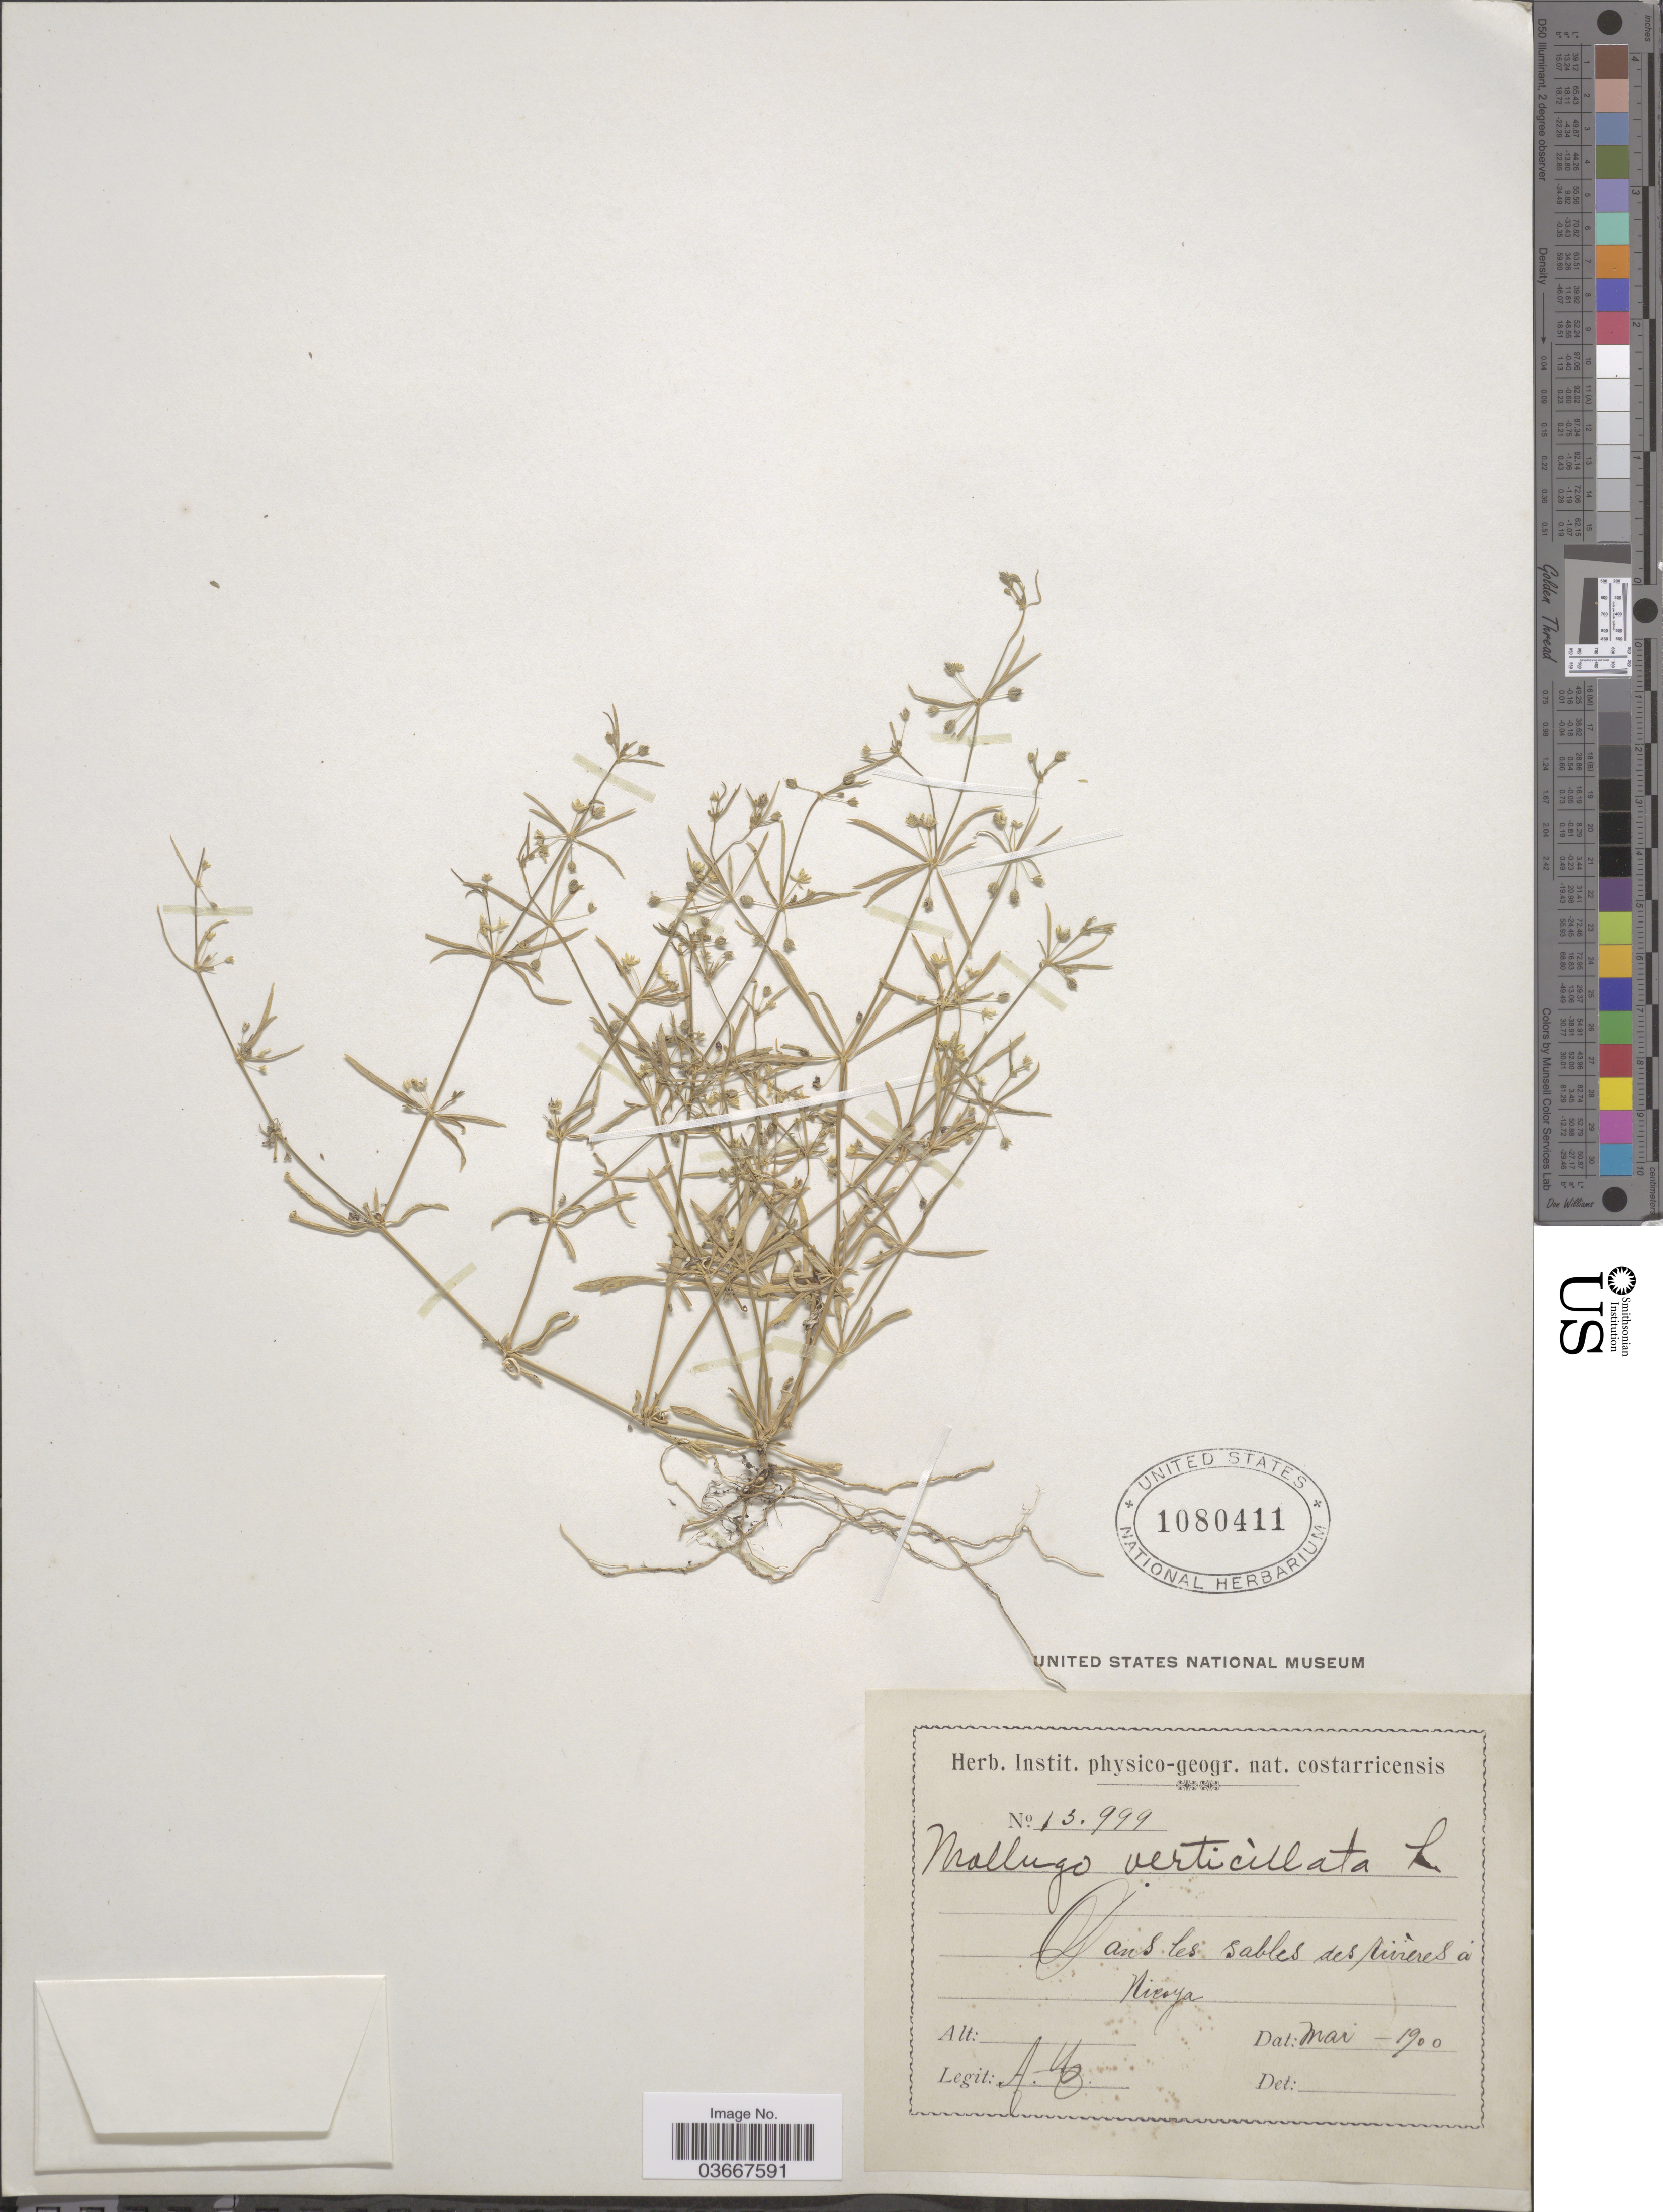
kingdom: Plantae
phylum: Tracheophyta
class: Magnoliopsida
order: Caryophyllales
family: Molluginaceae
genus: Mollugo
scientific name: Mollugo verticillata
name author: L.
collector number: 13999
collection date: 1900-05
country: Costa Rica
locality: Nicoya.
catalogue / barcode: US 1080411